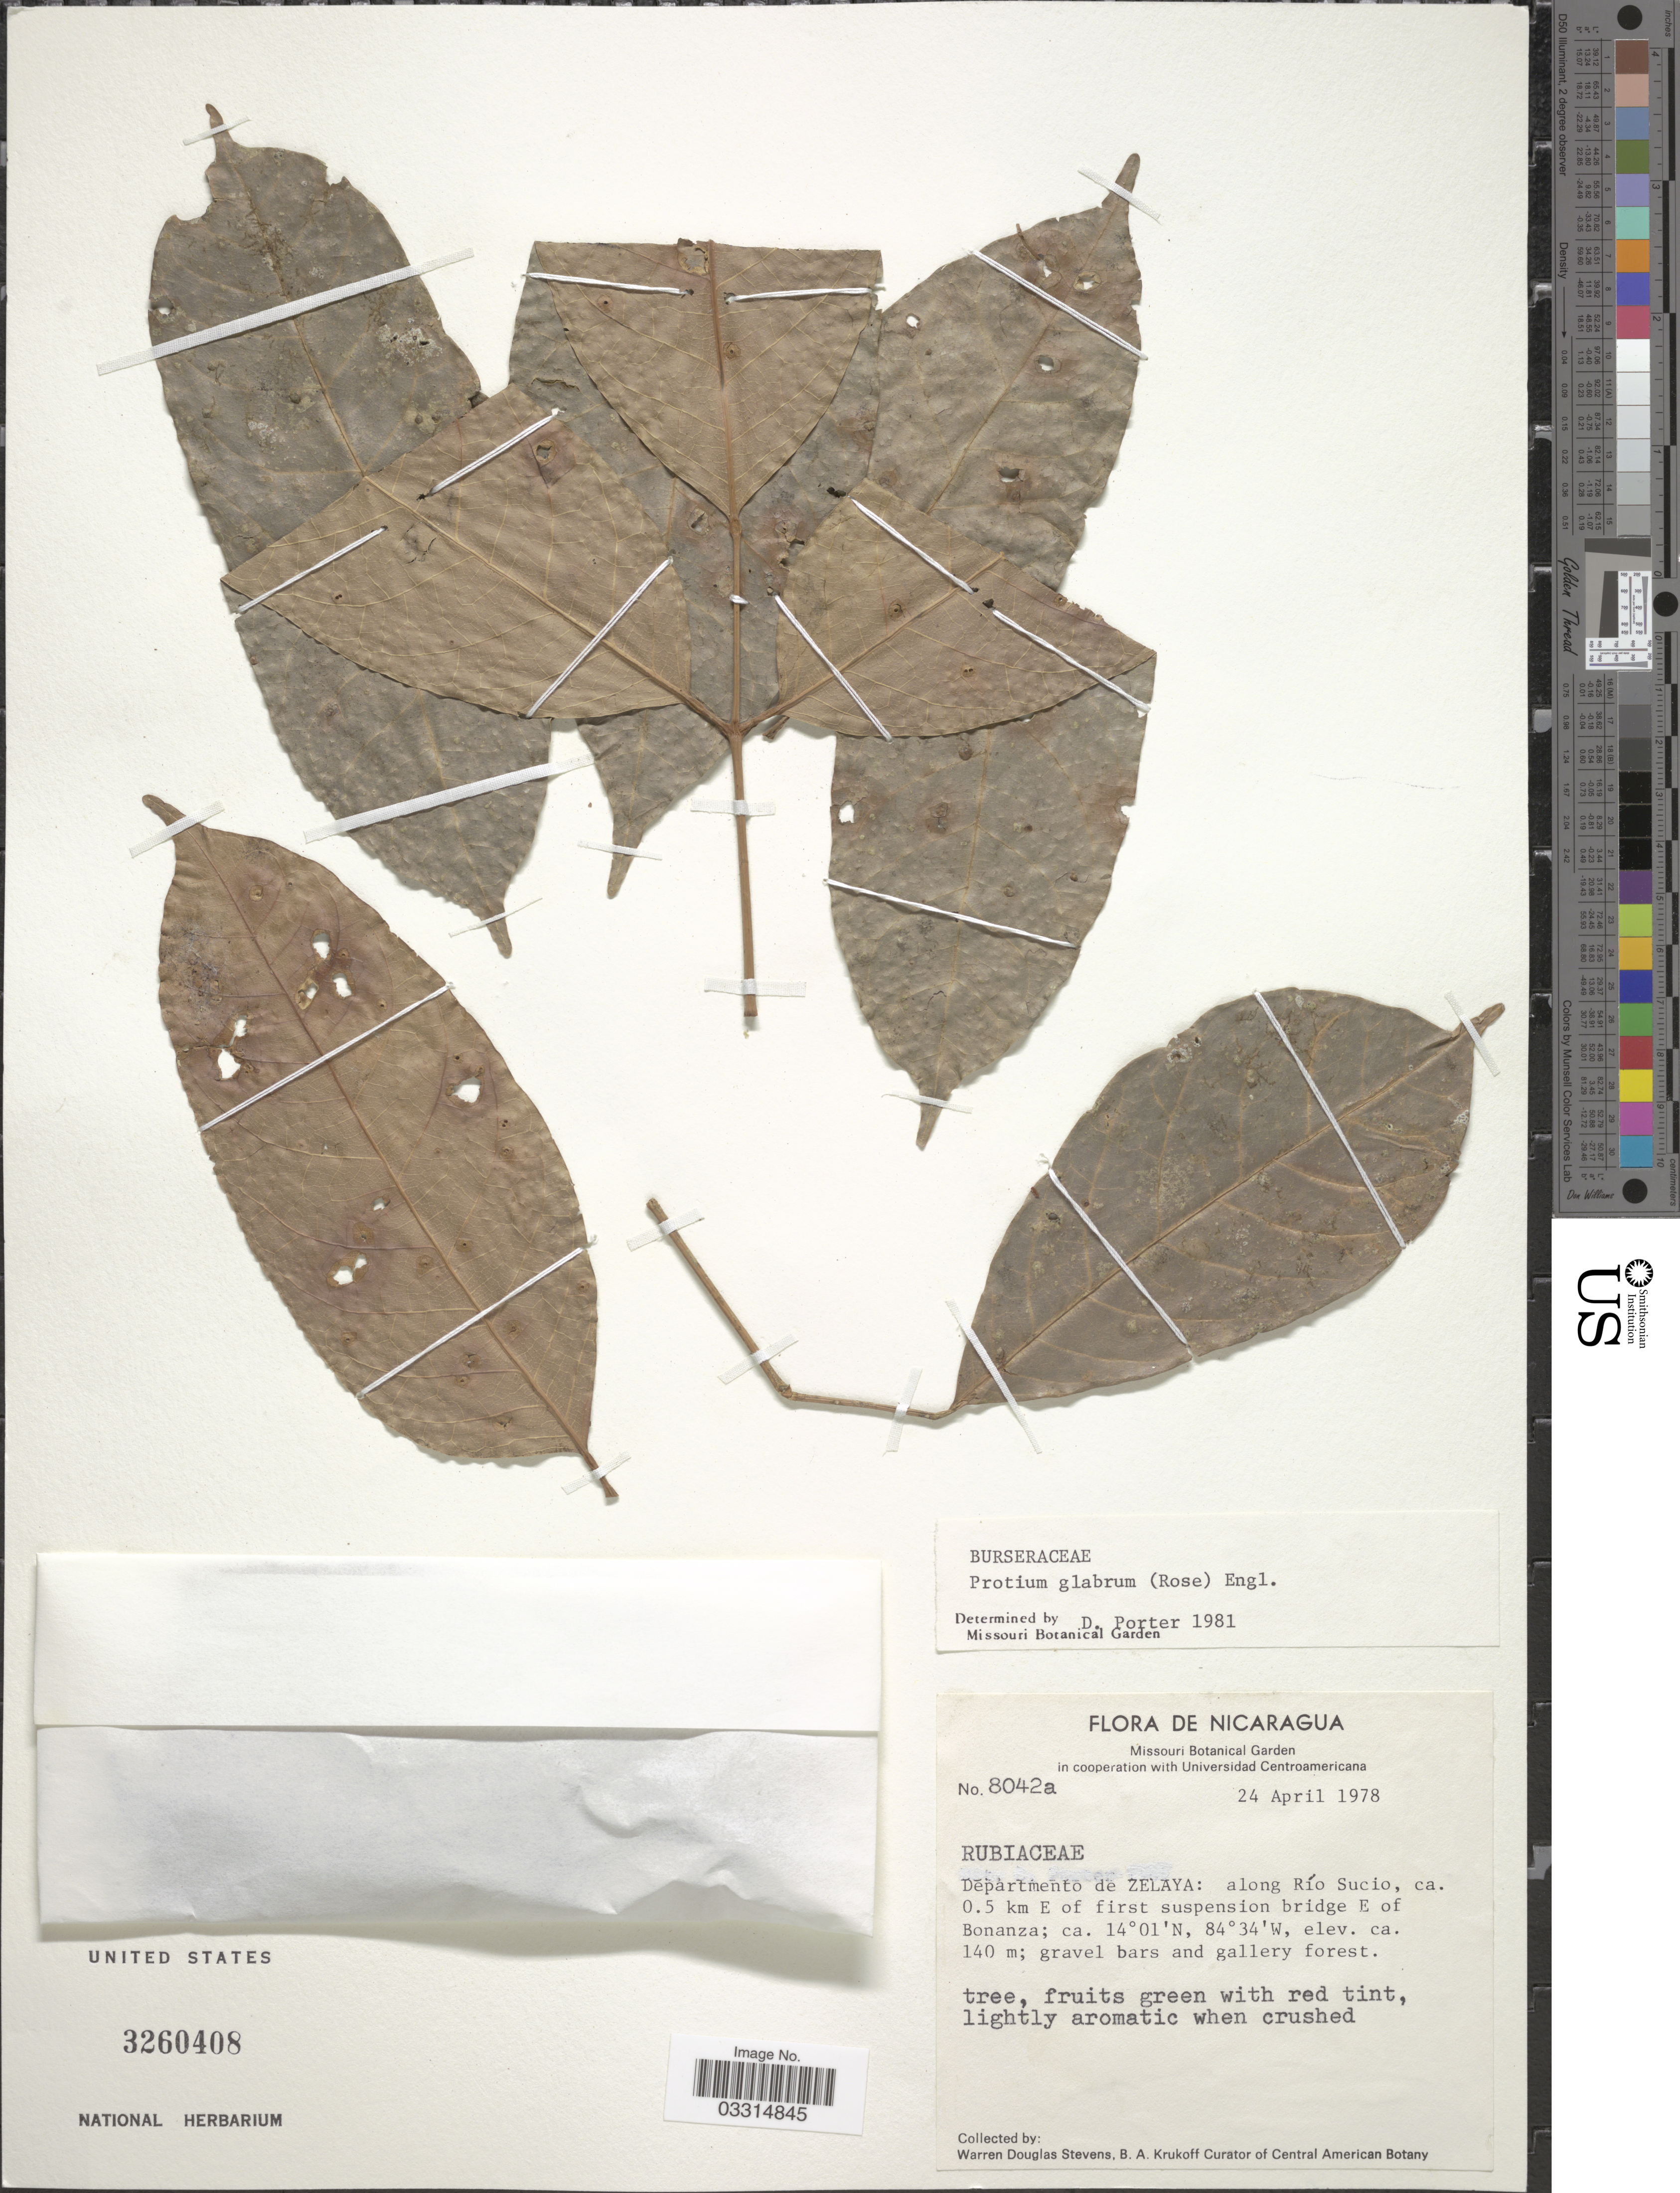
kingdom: Plantae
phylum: Tracheophyta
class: Magnoliopsida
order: Sapindales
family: Burseraceae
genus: Protium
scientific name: Protium glabrum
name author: (Rose) Engl.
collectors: W. D. Stevens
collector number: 8042a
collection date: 1978-04-24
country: Nicaragua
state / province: Atlántico Norte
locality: Departmento de Zelaya: along Río Sucio, ca. 0.5 km E of first suspension bridge E of Bonanza.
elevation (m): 140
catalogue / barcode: US 3260408